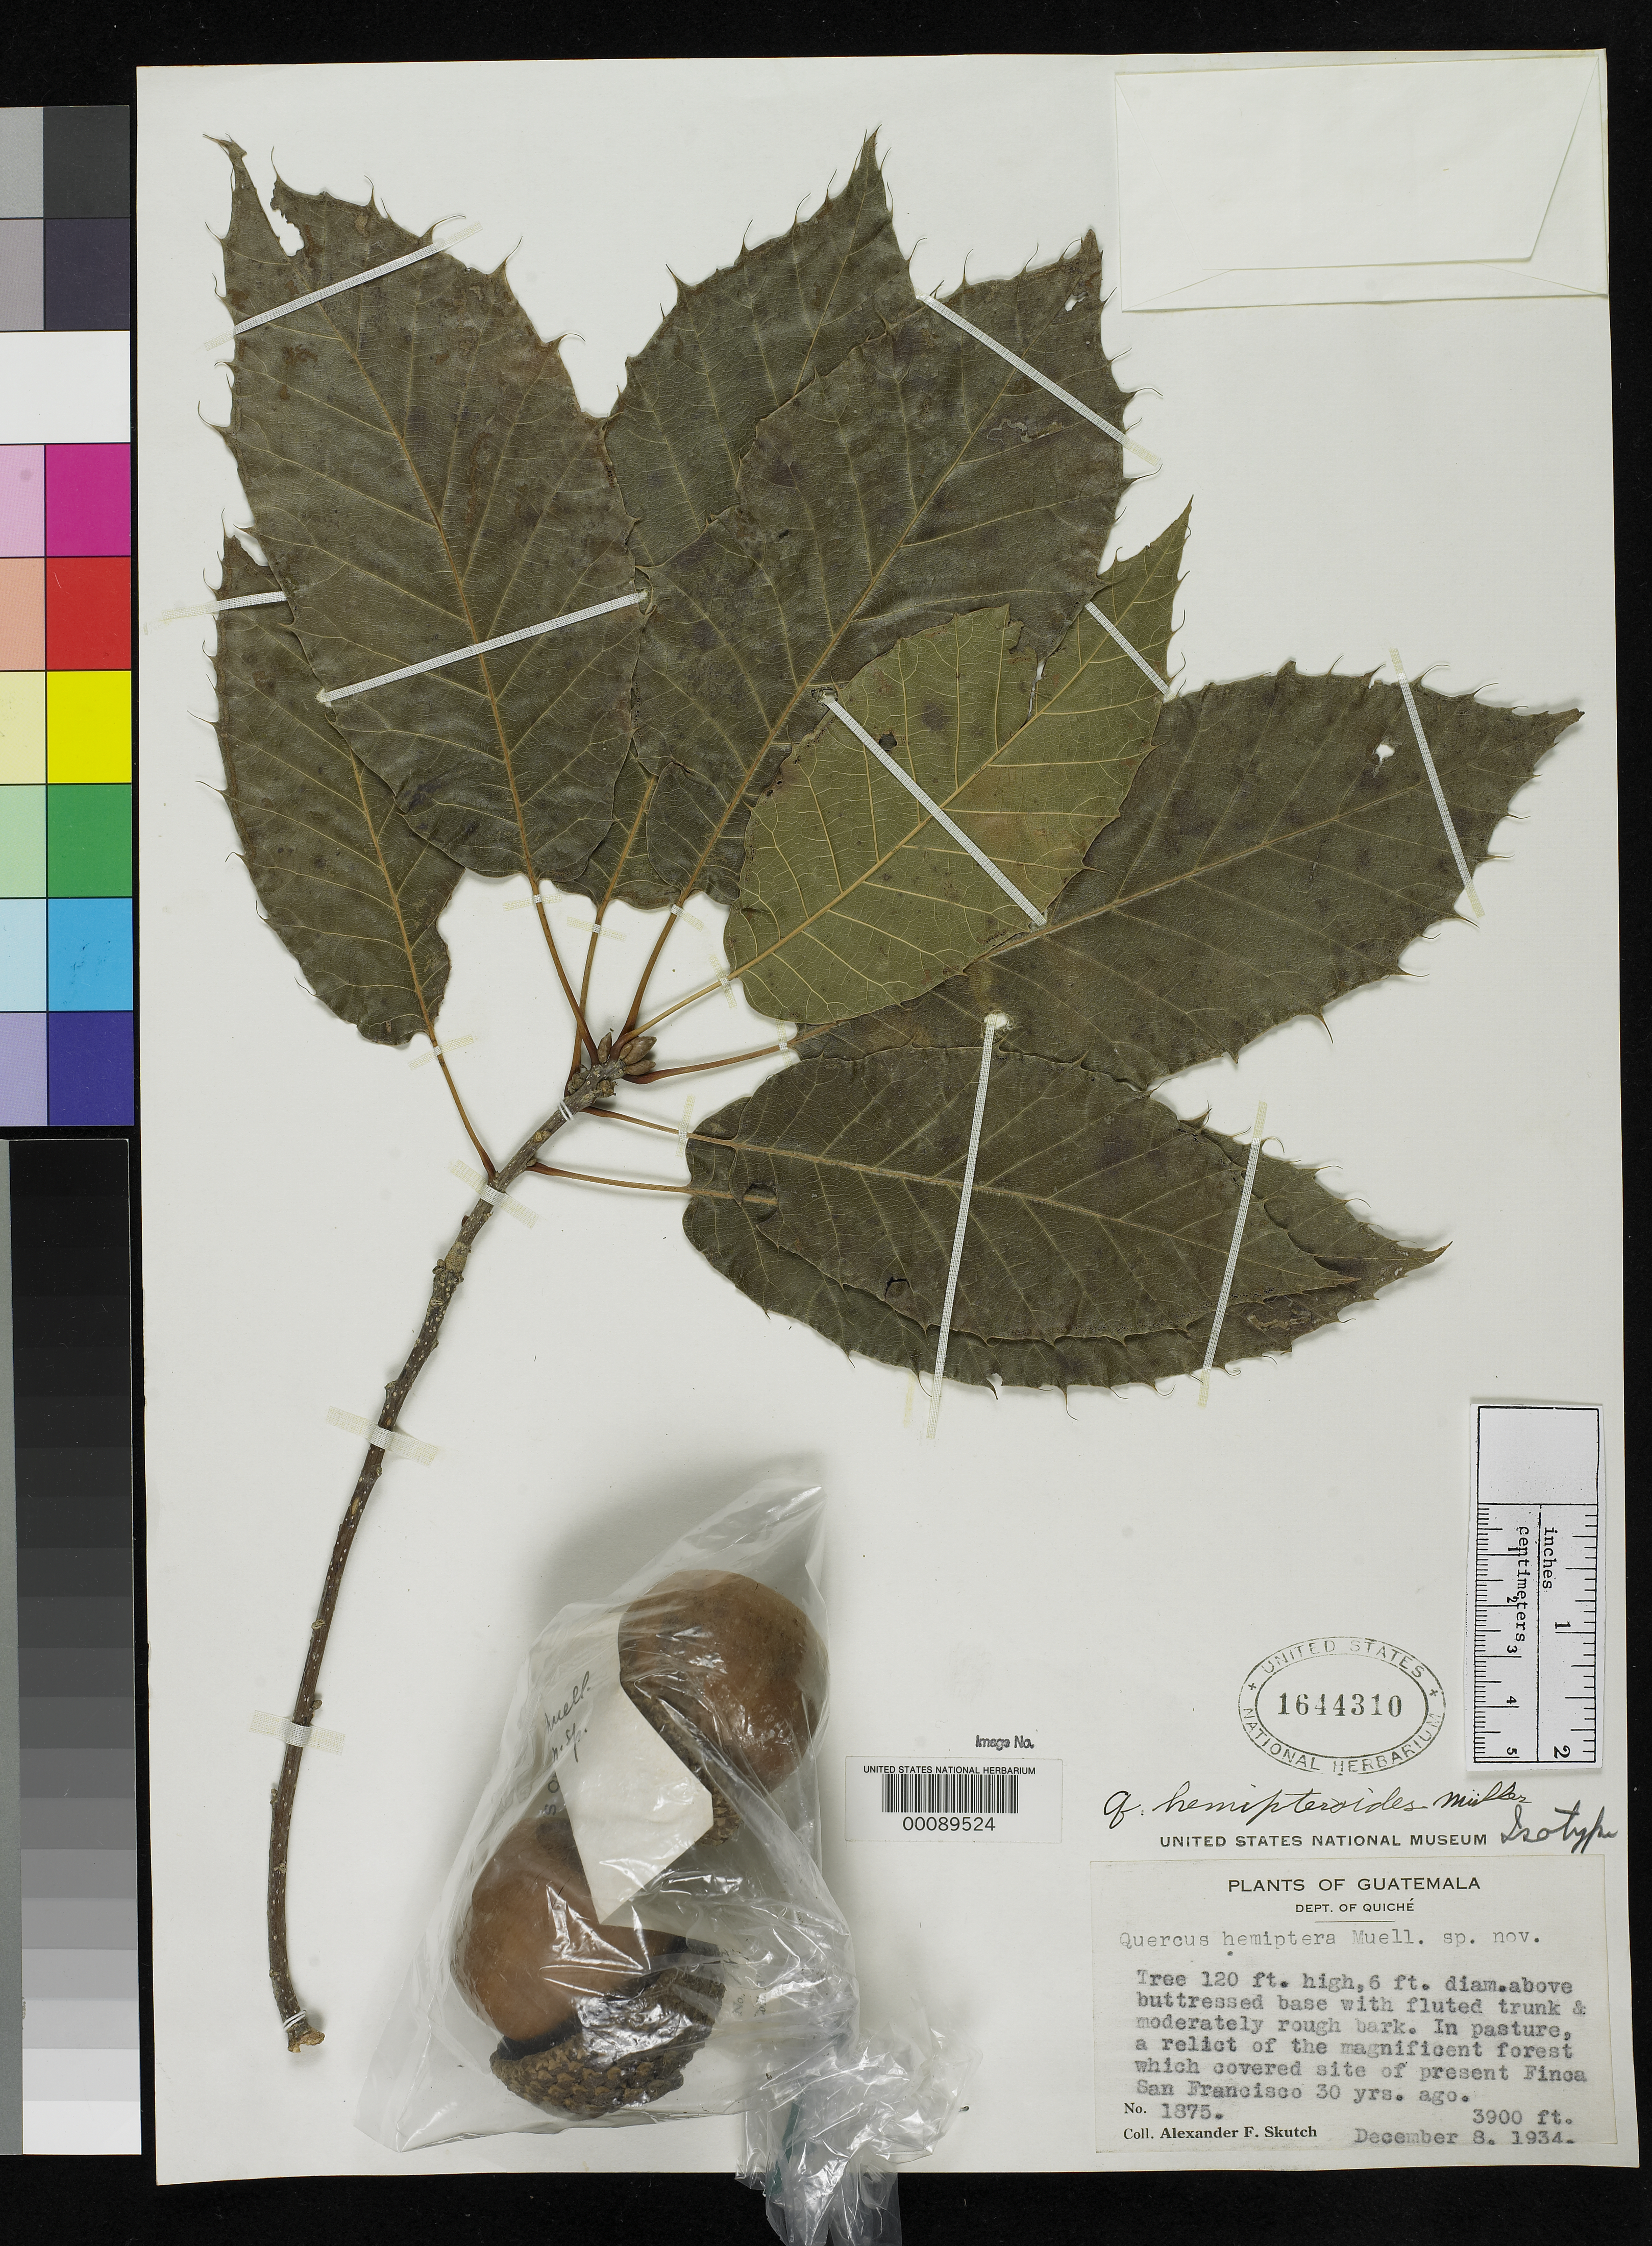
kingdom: Plantae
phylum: Tracheophyta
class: Magnoliopsida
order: Fagales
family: Fagaceae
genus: Quercus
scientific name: Quercus hemipteroides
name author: C.H. Mull.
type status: Isotype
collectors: A. F. Skutch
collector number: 1875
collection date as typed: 08 Dec 1934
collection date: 1934-12-08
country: Guatemala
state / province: El Quiché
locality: Finca San Francisco.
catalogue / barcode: US 1644310